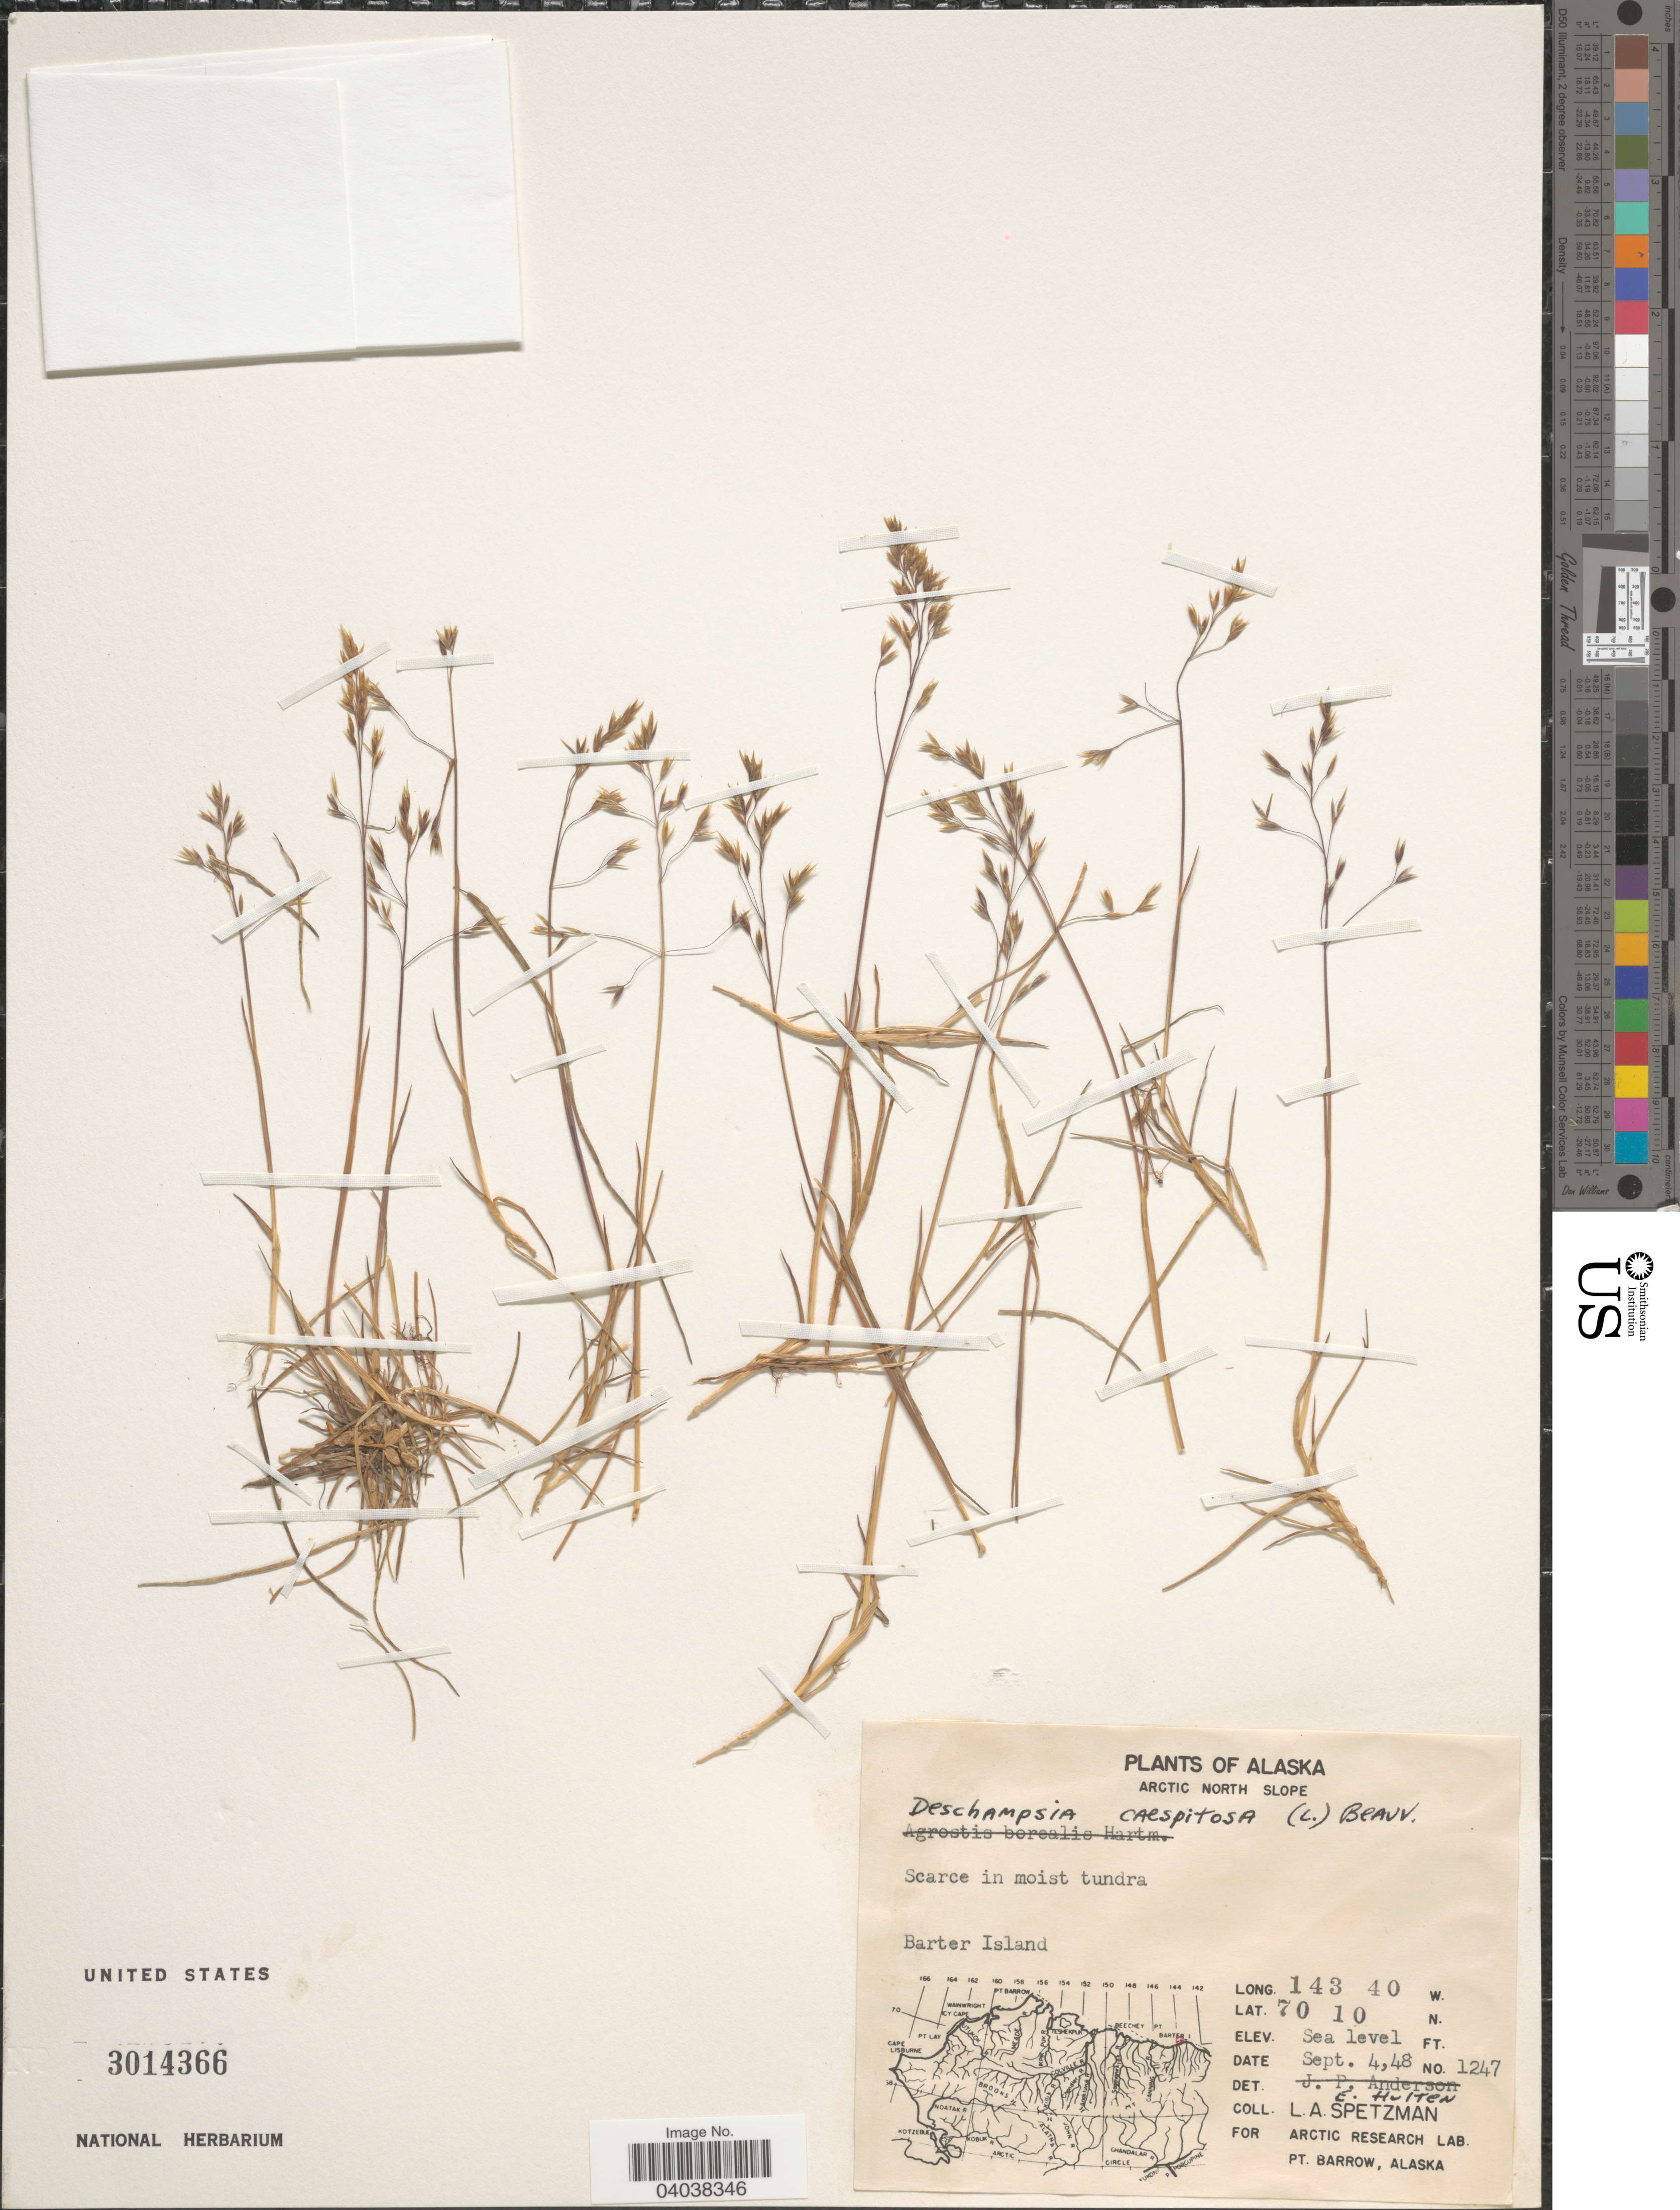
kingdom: Plantae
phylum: Tracheophyta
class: Liliopsida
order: Poales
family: Poaceae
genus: Deschampsia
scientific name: Deschampsia cespitosa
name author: (L.) P. Beauv.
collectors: L. Spetzman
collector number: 1247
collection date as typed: Transcribed d/m/y: 4/9/48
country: United States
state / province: Alaska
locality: Arctic North Slope. Barter Island.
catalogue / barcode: US 3014366